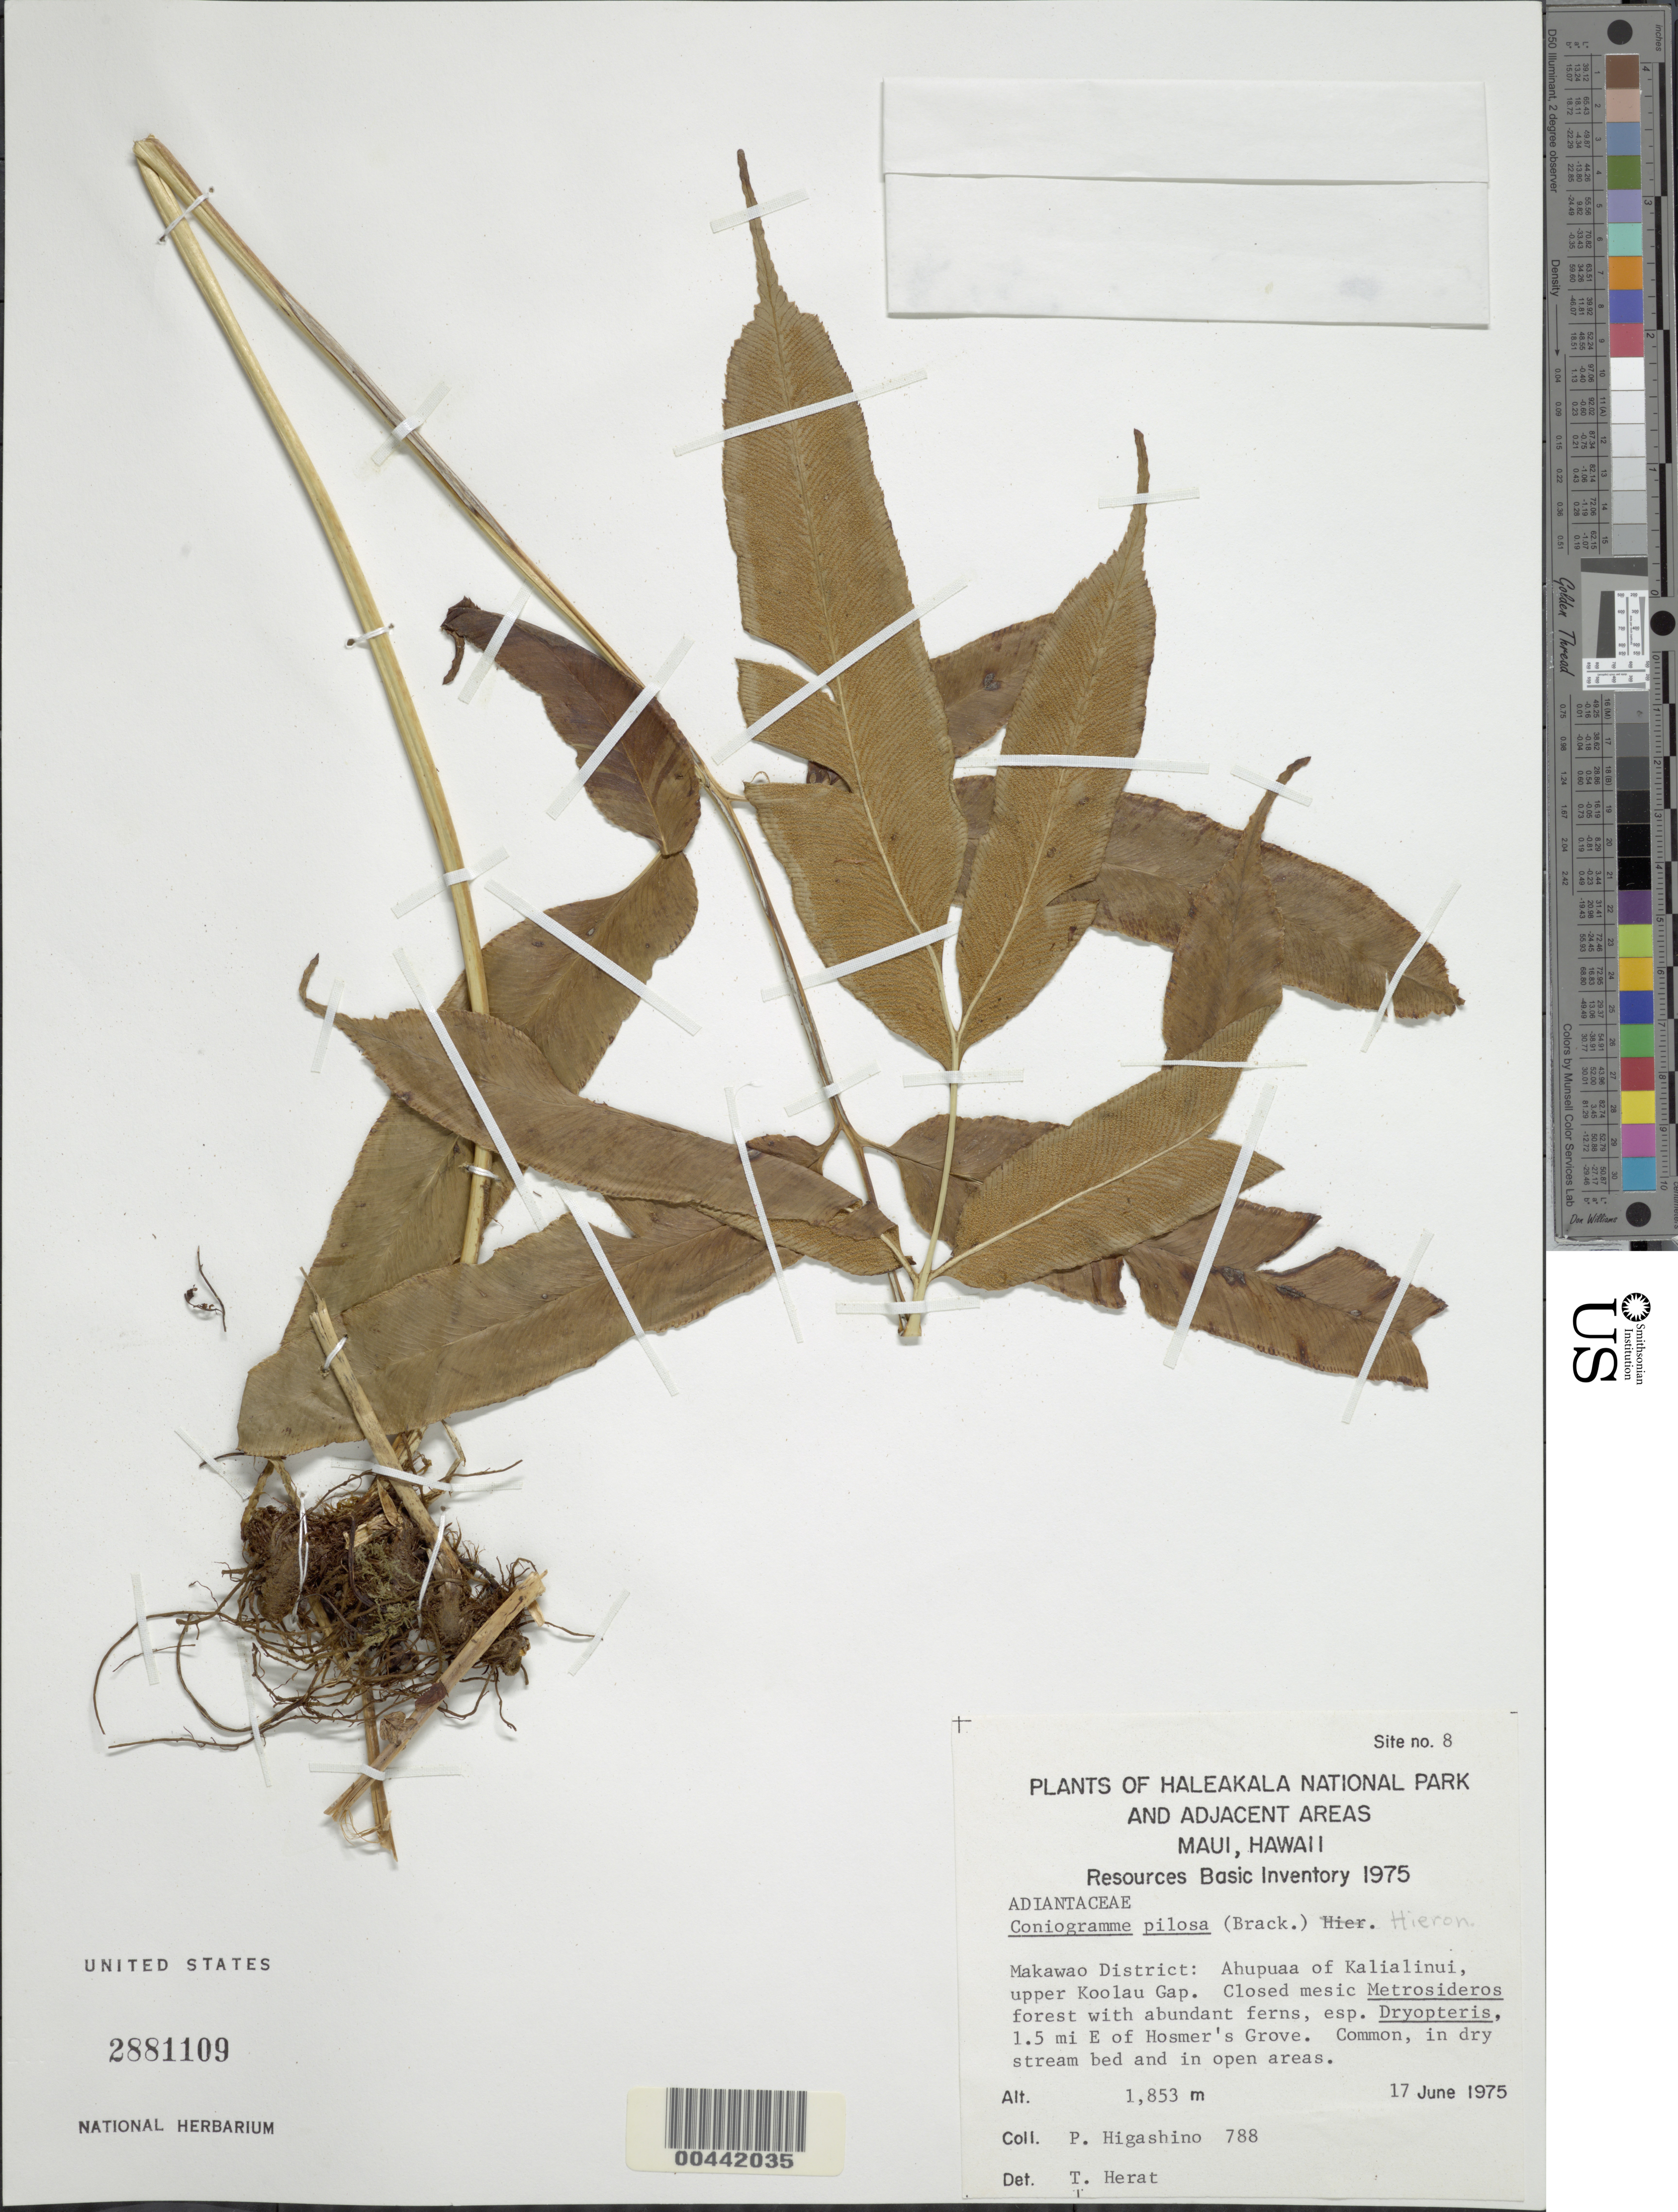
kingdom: Plantae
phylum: Tracheophyta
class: Polypodiopsida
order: Polypodiales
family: Pteridaceae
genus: Coniogramme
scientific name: Coniogramme pilosa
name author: (Brack.) Hieron.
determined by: Herat, T.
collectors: P. Higashino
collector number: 788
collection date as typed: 17 Jun 1975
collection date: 1975-06-17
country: United States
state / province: Hawaii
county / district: Maui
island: Maui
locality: Makawao Dist., Ahupuaa of Kalialinui, upper Koolau Gap, 1.5 mi E of Hosmer's Grove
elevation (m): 1853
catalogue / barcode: US 2881109